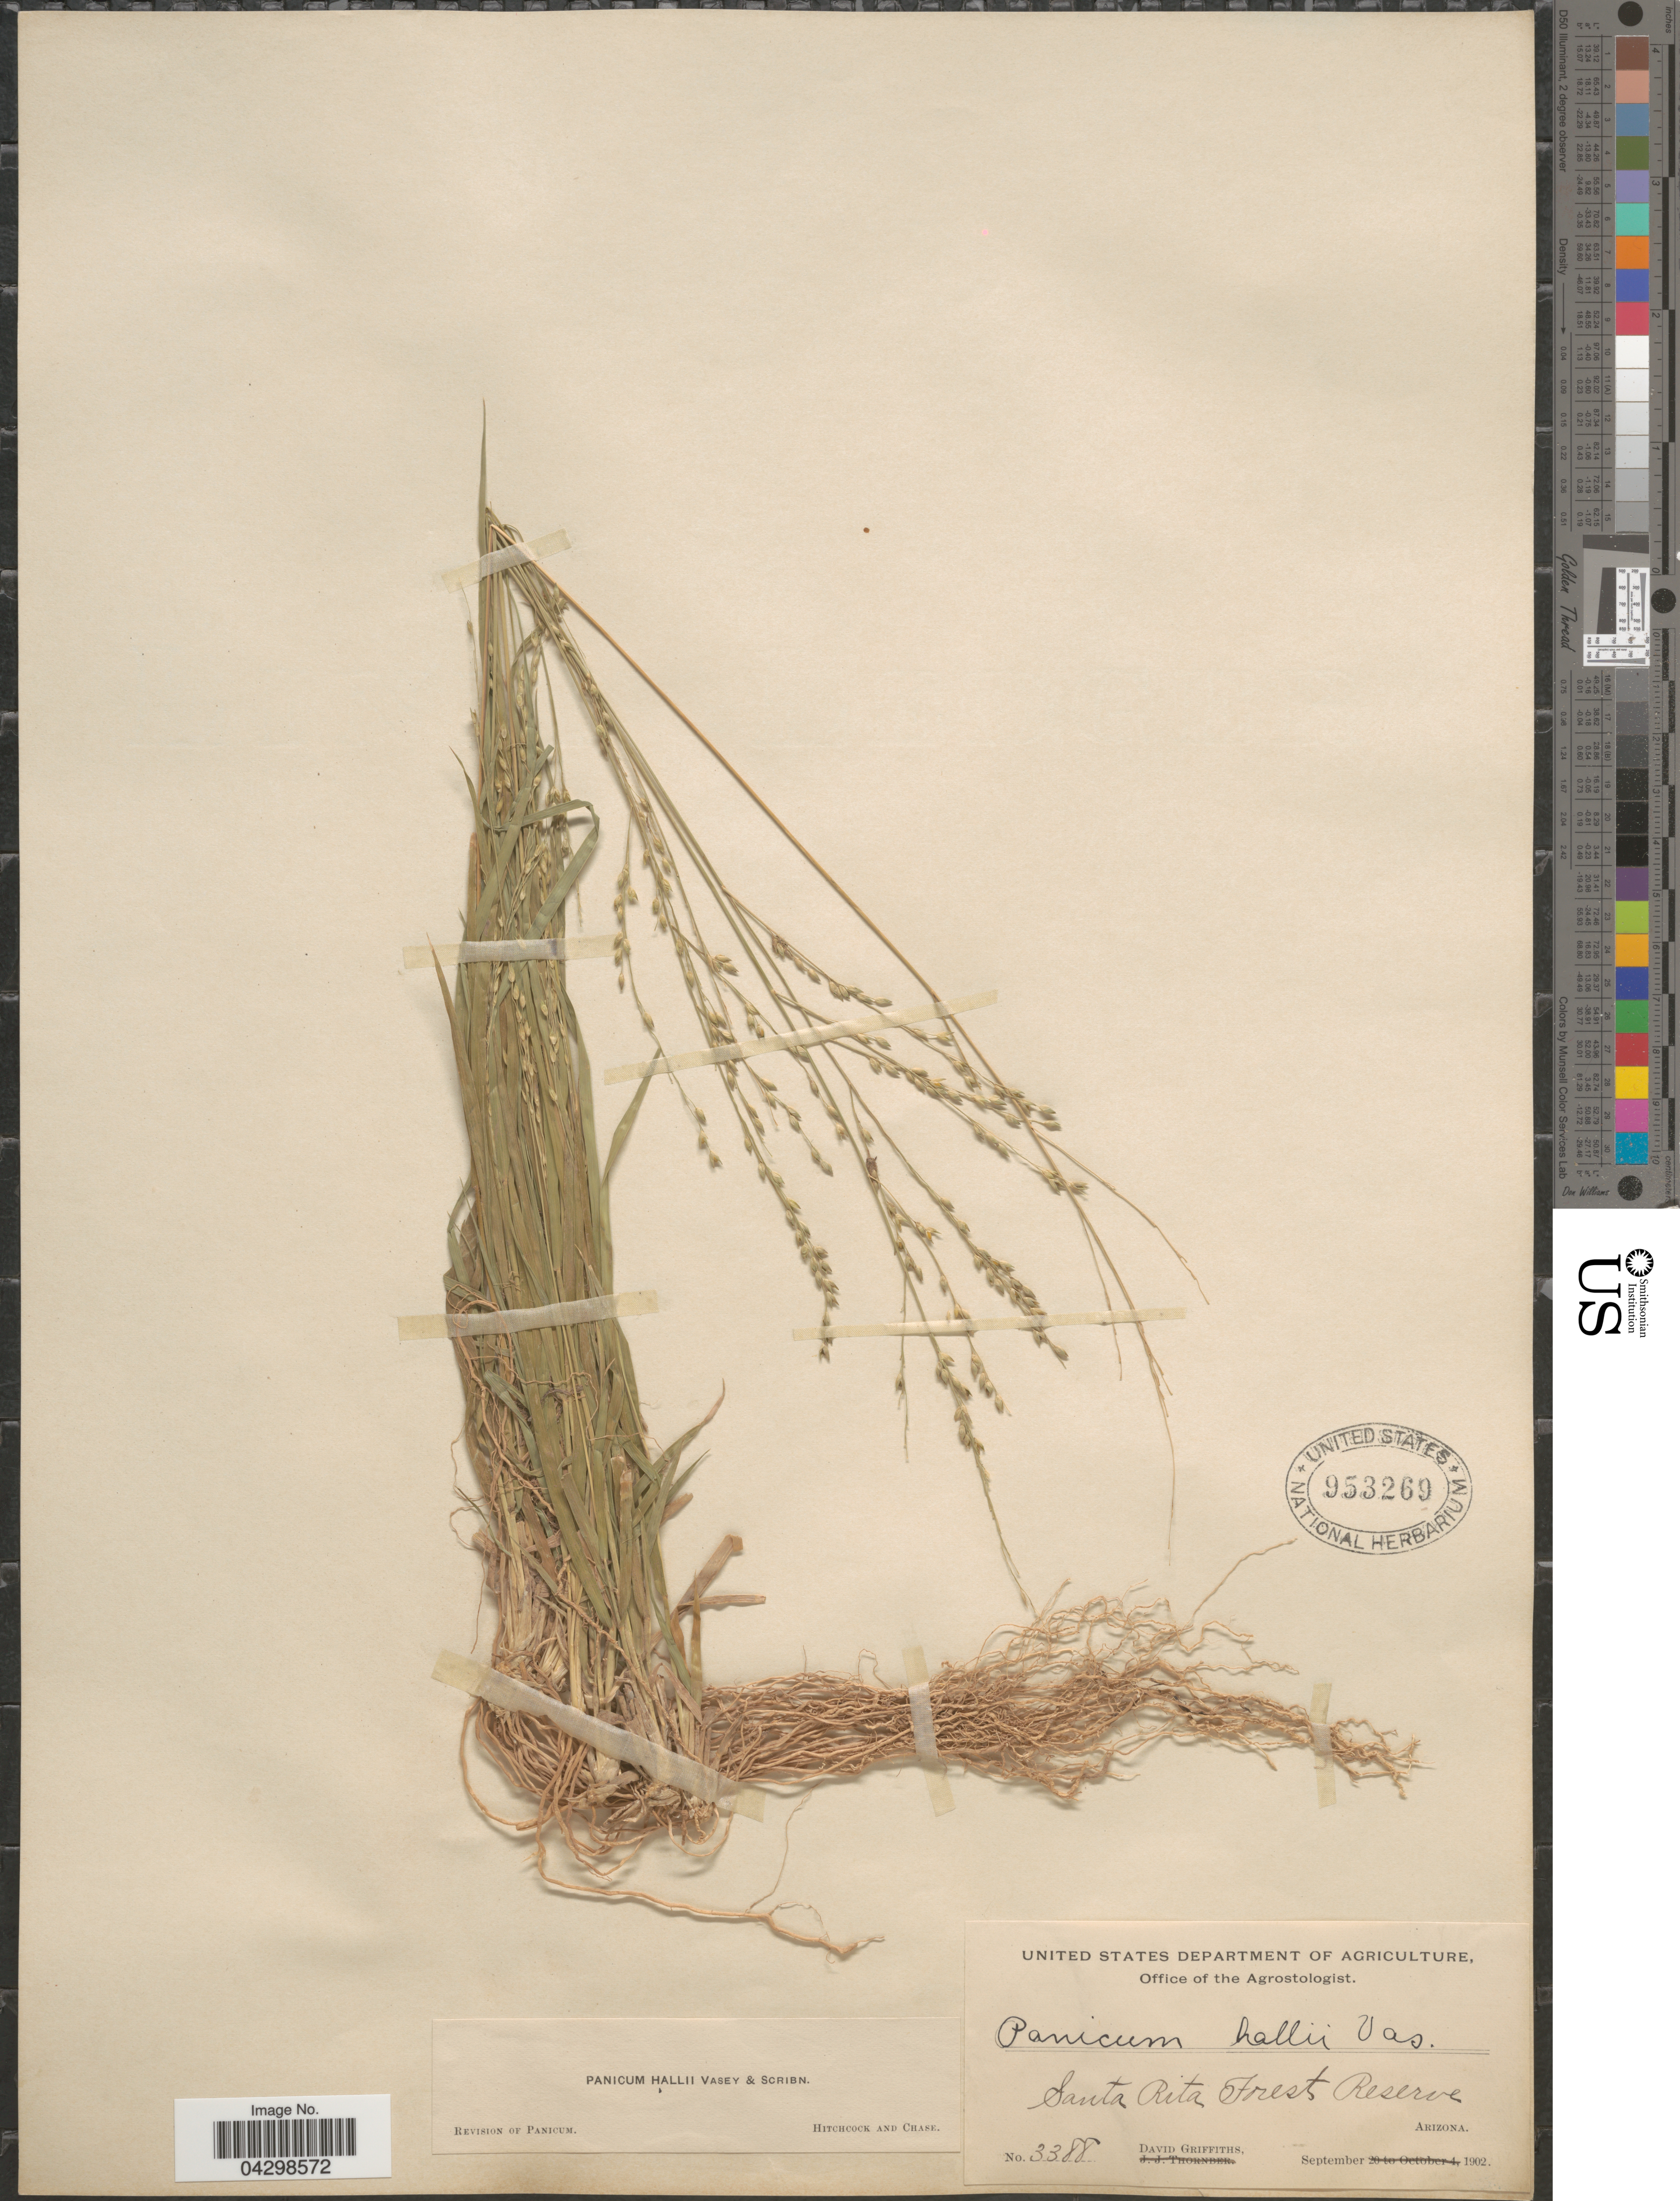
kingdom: Plantae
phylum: Tracheophyta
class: Liliopsida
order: Poales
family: Poaceae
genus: Panicum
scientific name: Panicum hallii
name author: Vasey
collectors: D. Griffiths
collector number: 3388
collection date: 1902-09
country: United States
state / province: Arizona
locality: Santa Rita Forest Reserve.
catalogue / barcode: US 953269